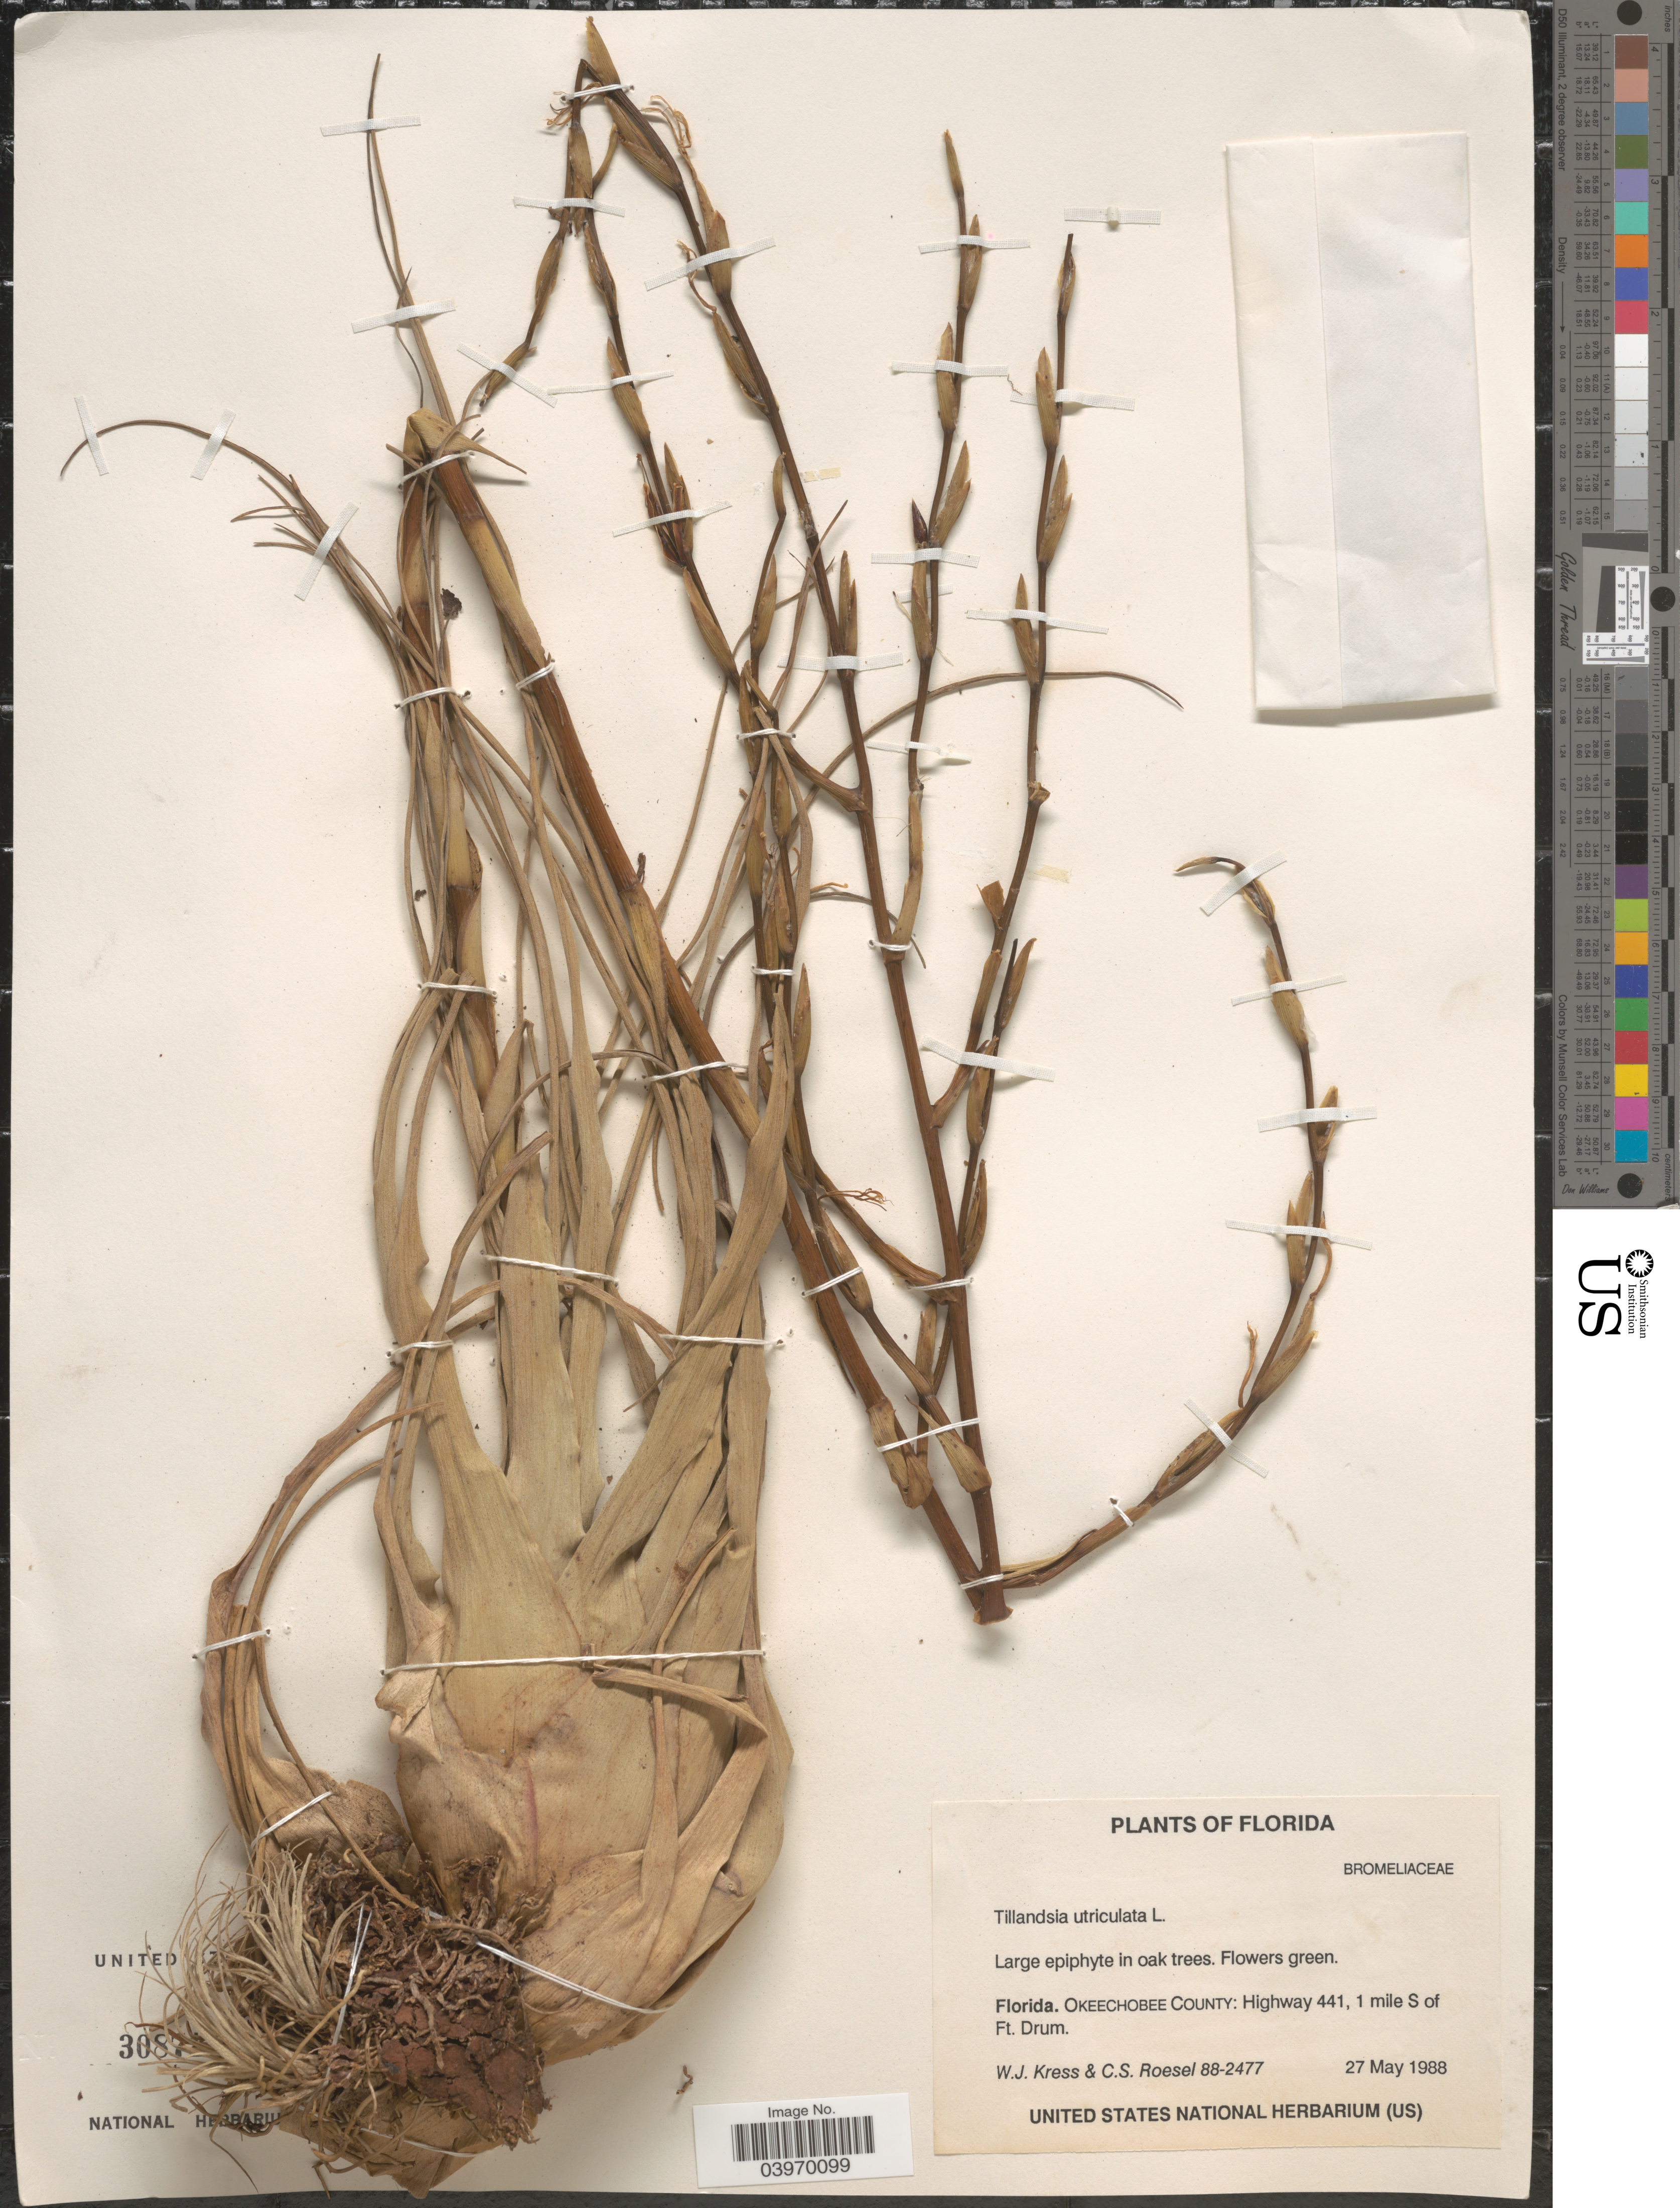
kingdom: Plantae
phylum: Tracheophyta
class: Liliopsida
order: Poales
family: Bromeliaceae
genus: Tillandsia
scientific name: Tillandsia utriculata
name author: L.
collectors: W. J. Kress & C. S. Roesel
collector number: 88-2477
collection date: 1988-05-27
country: United States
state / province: Florida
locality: Okeechobee County: Highway 441, 1 mile S of Ft. Drum.